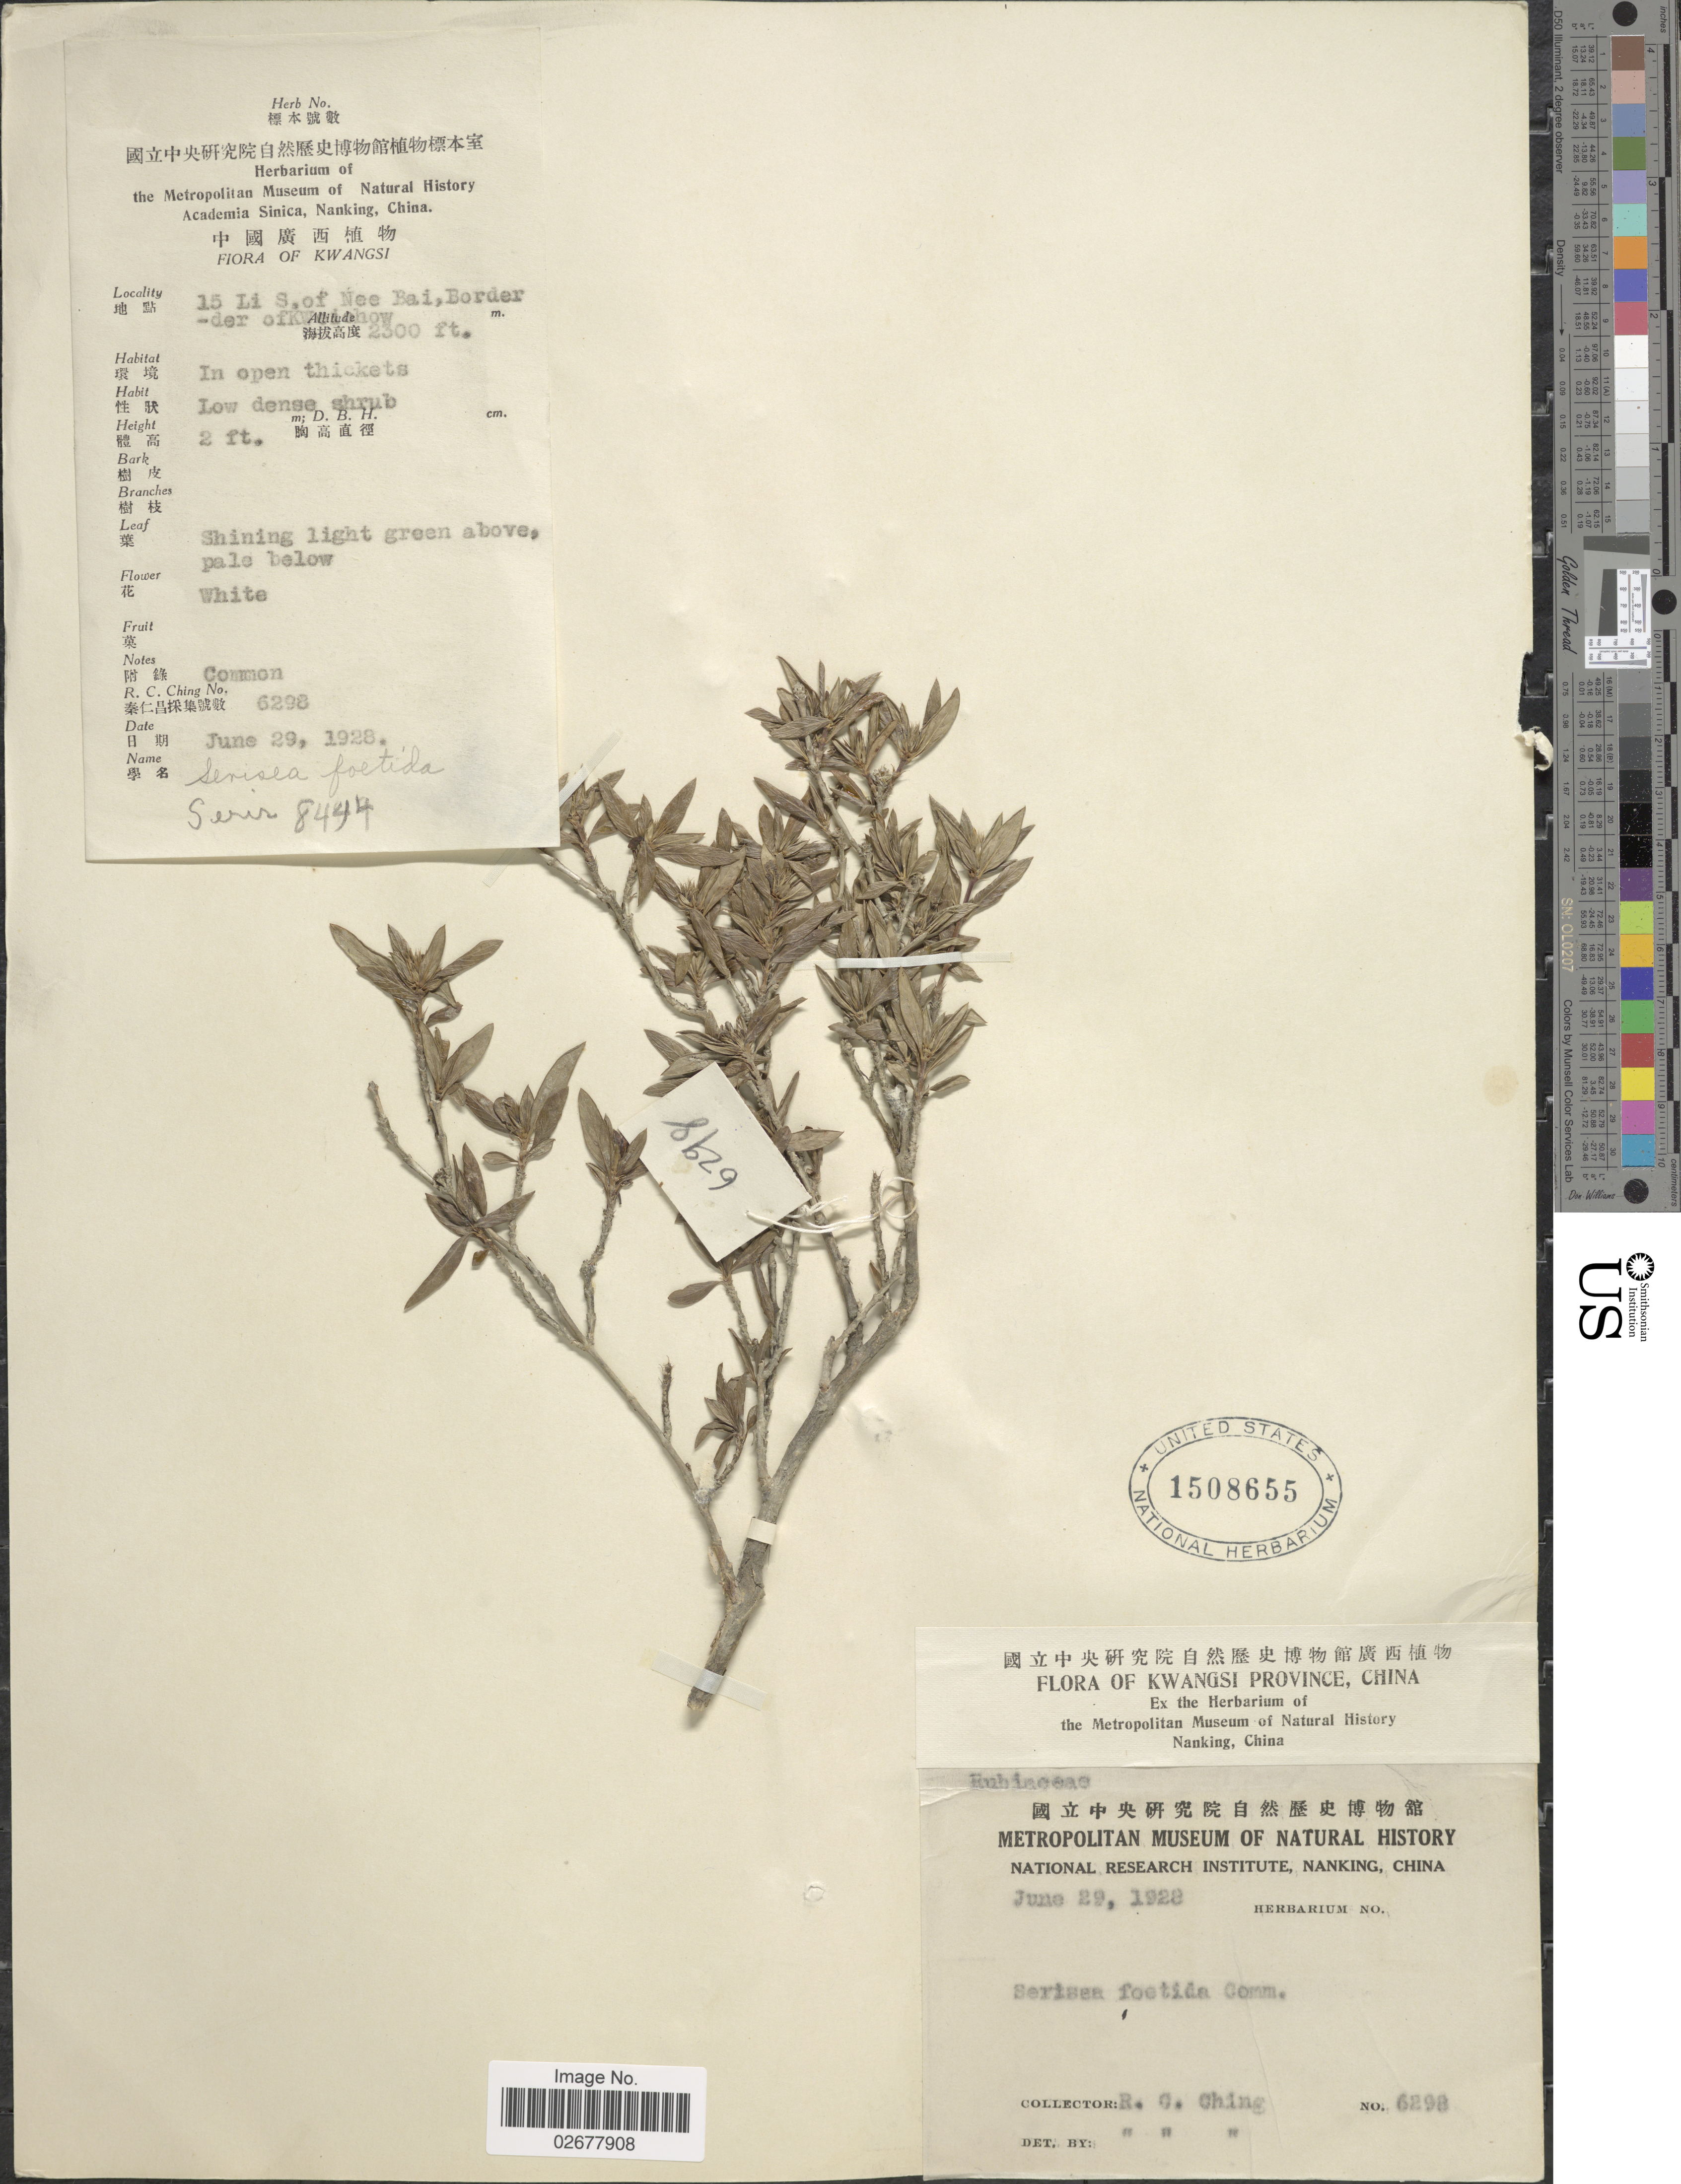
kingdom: Plantae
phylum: Tracheophyta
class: Magnoliopsida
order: Gentianales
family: Rubiaceae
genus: Serissa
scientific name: Serissa japonica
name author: (Thunb.) Thunb.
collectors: R. C. Ching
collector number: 6298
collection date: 1928-06-29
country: China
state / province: Guangxi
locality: Kwangsi Province, 15 Li S of Nee Bai, Border of Kw [illegible text]how, In open thickets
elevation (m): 701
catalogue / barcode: US 1508655